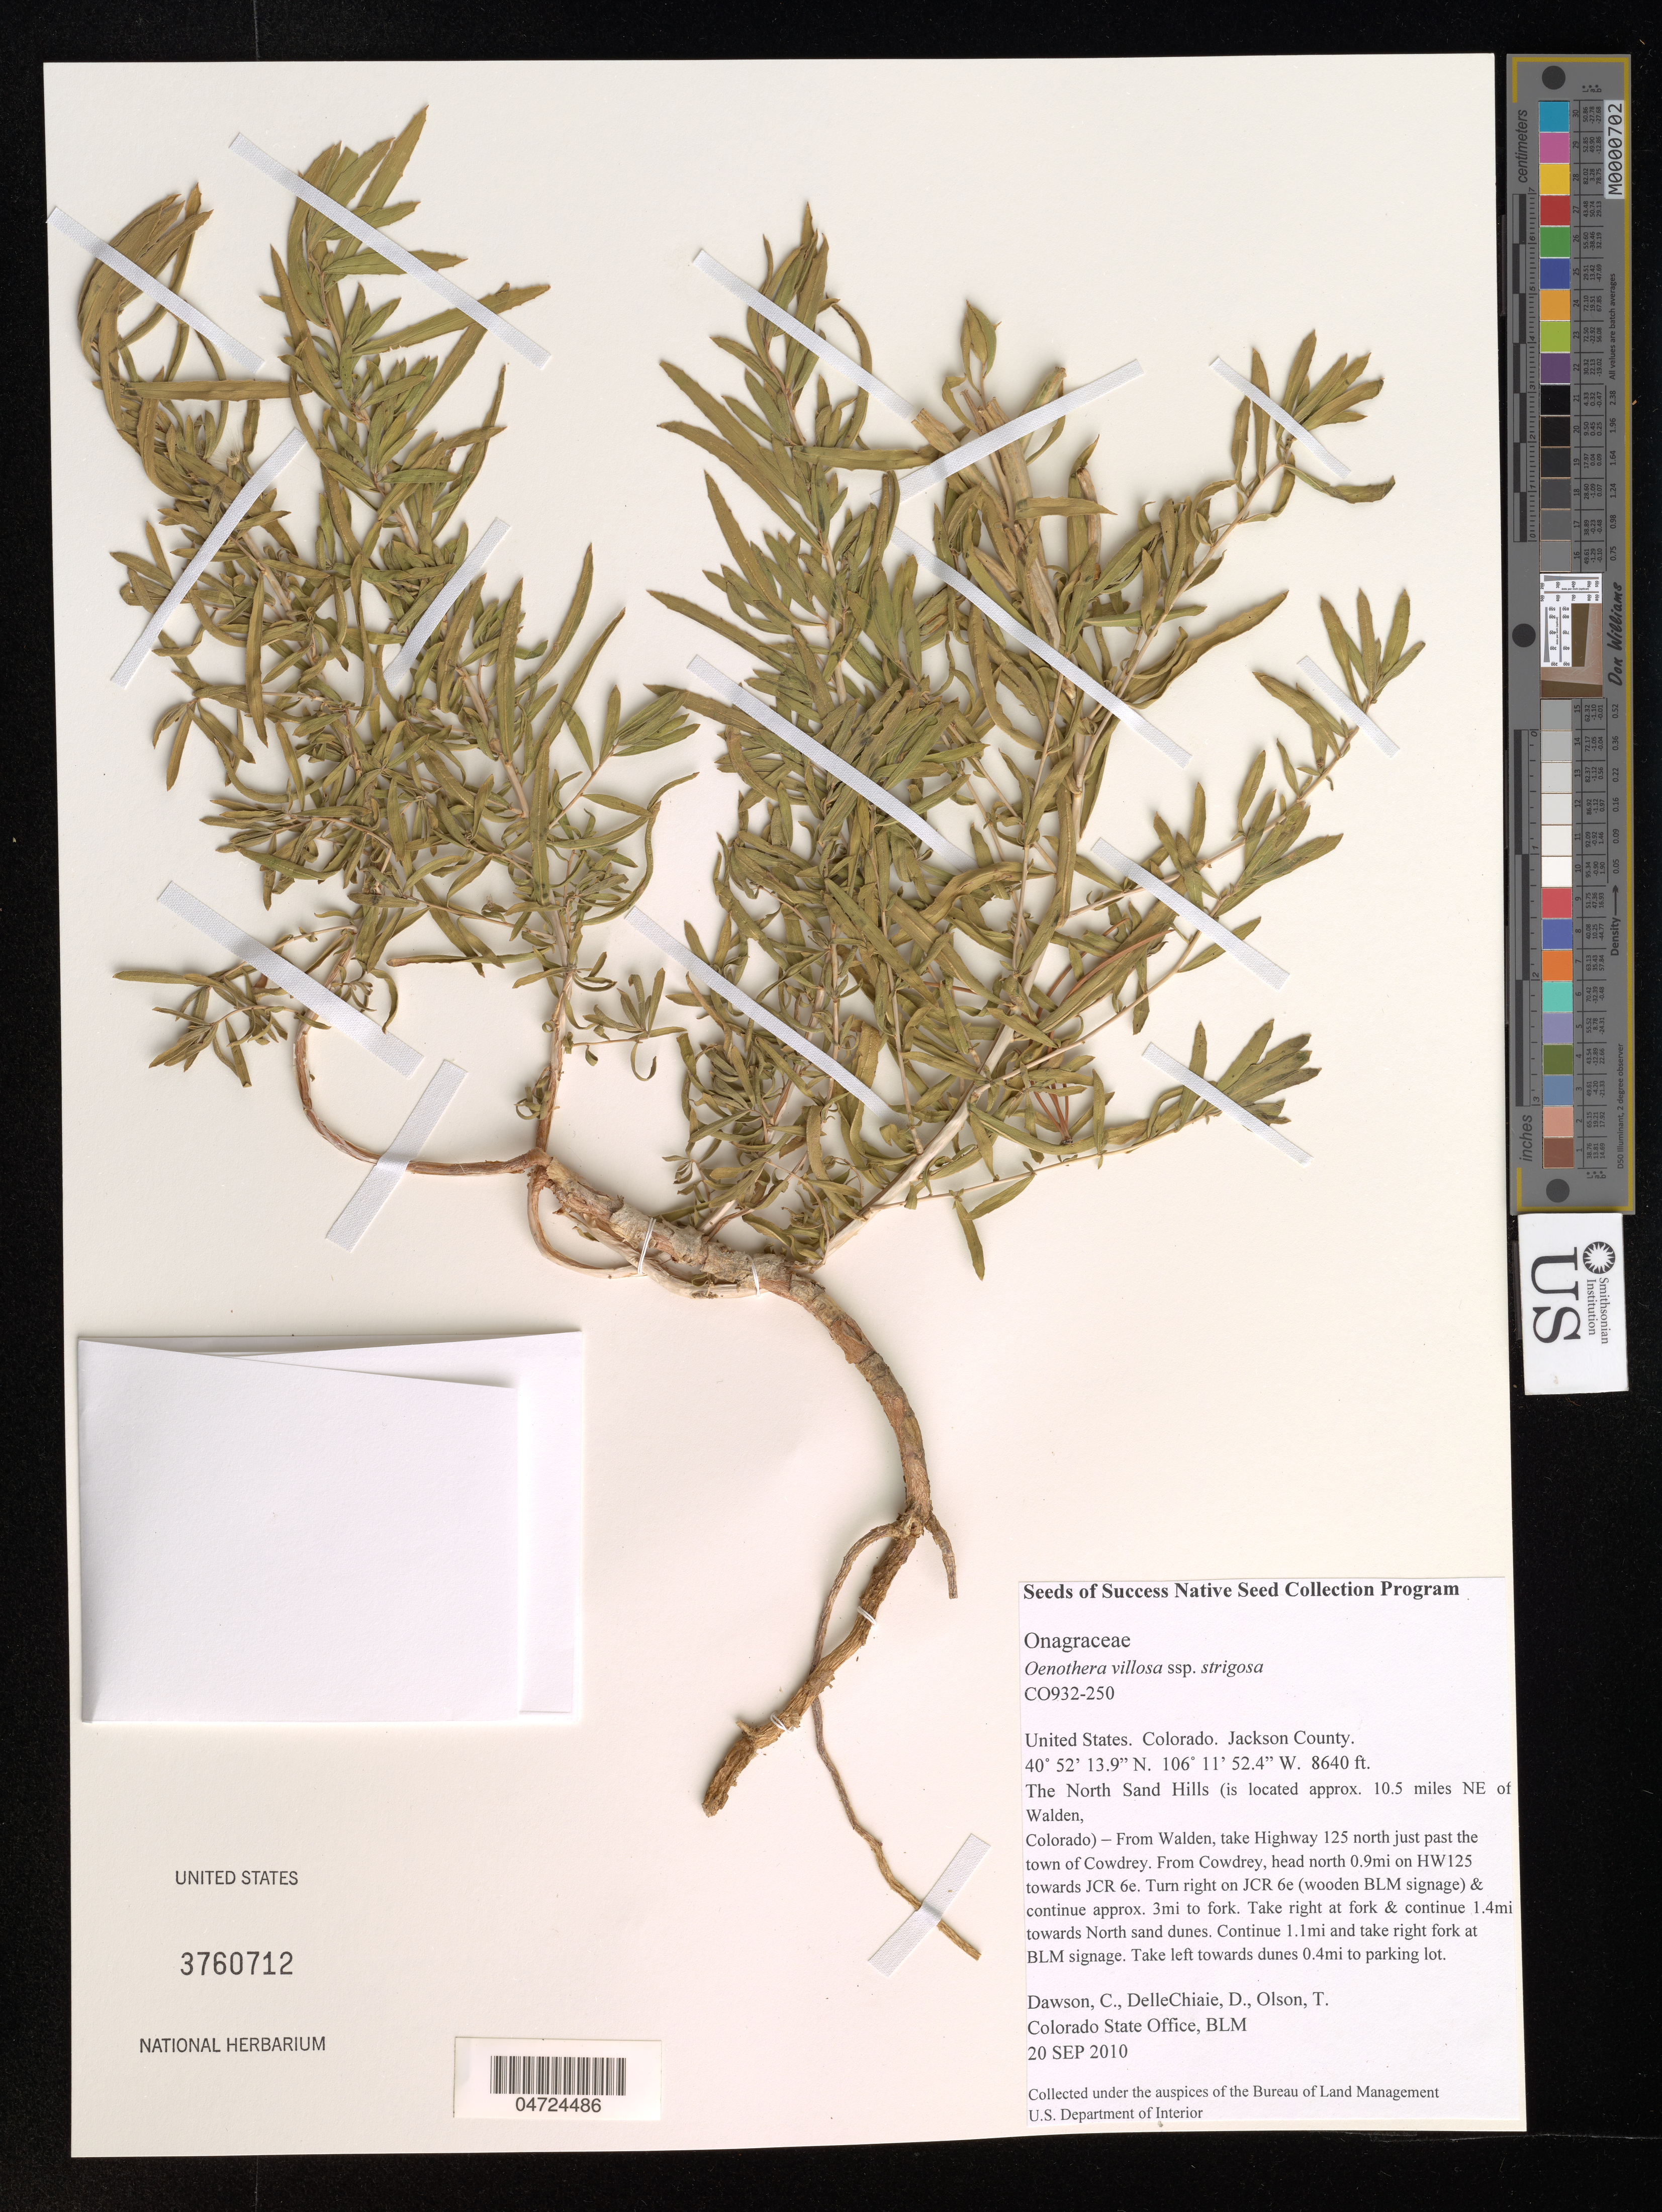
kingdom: Plantae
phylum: Tracheophyta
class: Magnoliopsida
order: Myrtales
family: Onagraceae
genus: Oenothera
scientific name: Oenothera villosa subsp. strigosa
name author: (Rydb.) W. Dietr. & P.H. Raven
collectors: C. Dawson, D. DelleChiaie & T. Olson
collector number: CO932-250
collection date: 2010-09-20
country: United States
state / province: Colorado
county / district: Jackson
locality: Jackson County. The North Sand Hills (is located approx. 10.5 miles NE of Walden). From Walden, take Highway 125 north just past the town of Cowdrey. From Cowdrey, head north 0.9 mi on HW125 towards JCR 6e. Turn right on JCR 6e (wooden BLM signage) & continue approx. 3mi to fork. Take right at fork & continue 1.4mi towards North sand dunes. Continue 1.1 mi and take right fork at BLM signage. Take left towards dunes 0.4 mi to parking lot.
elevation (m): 2633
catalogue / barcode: US 3760712